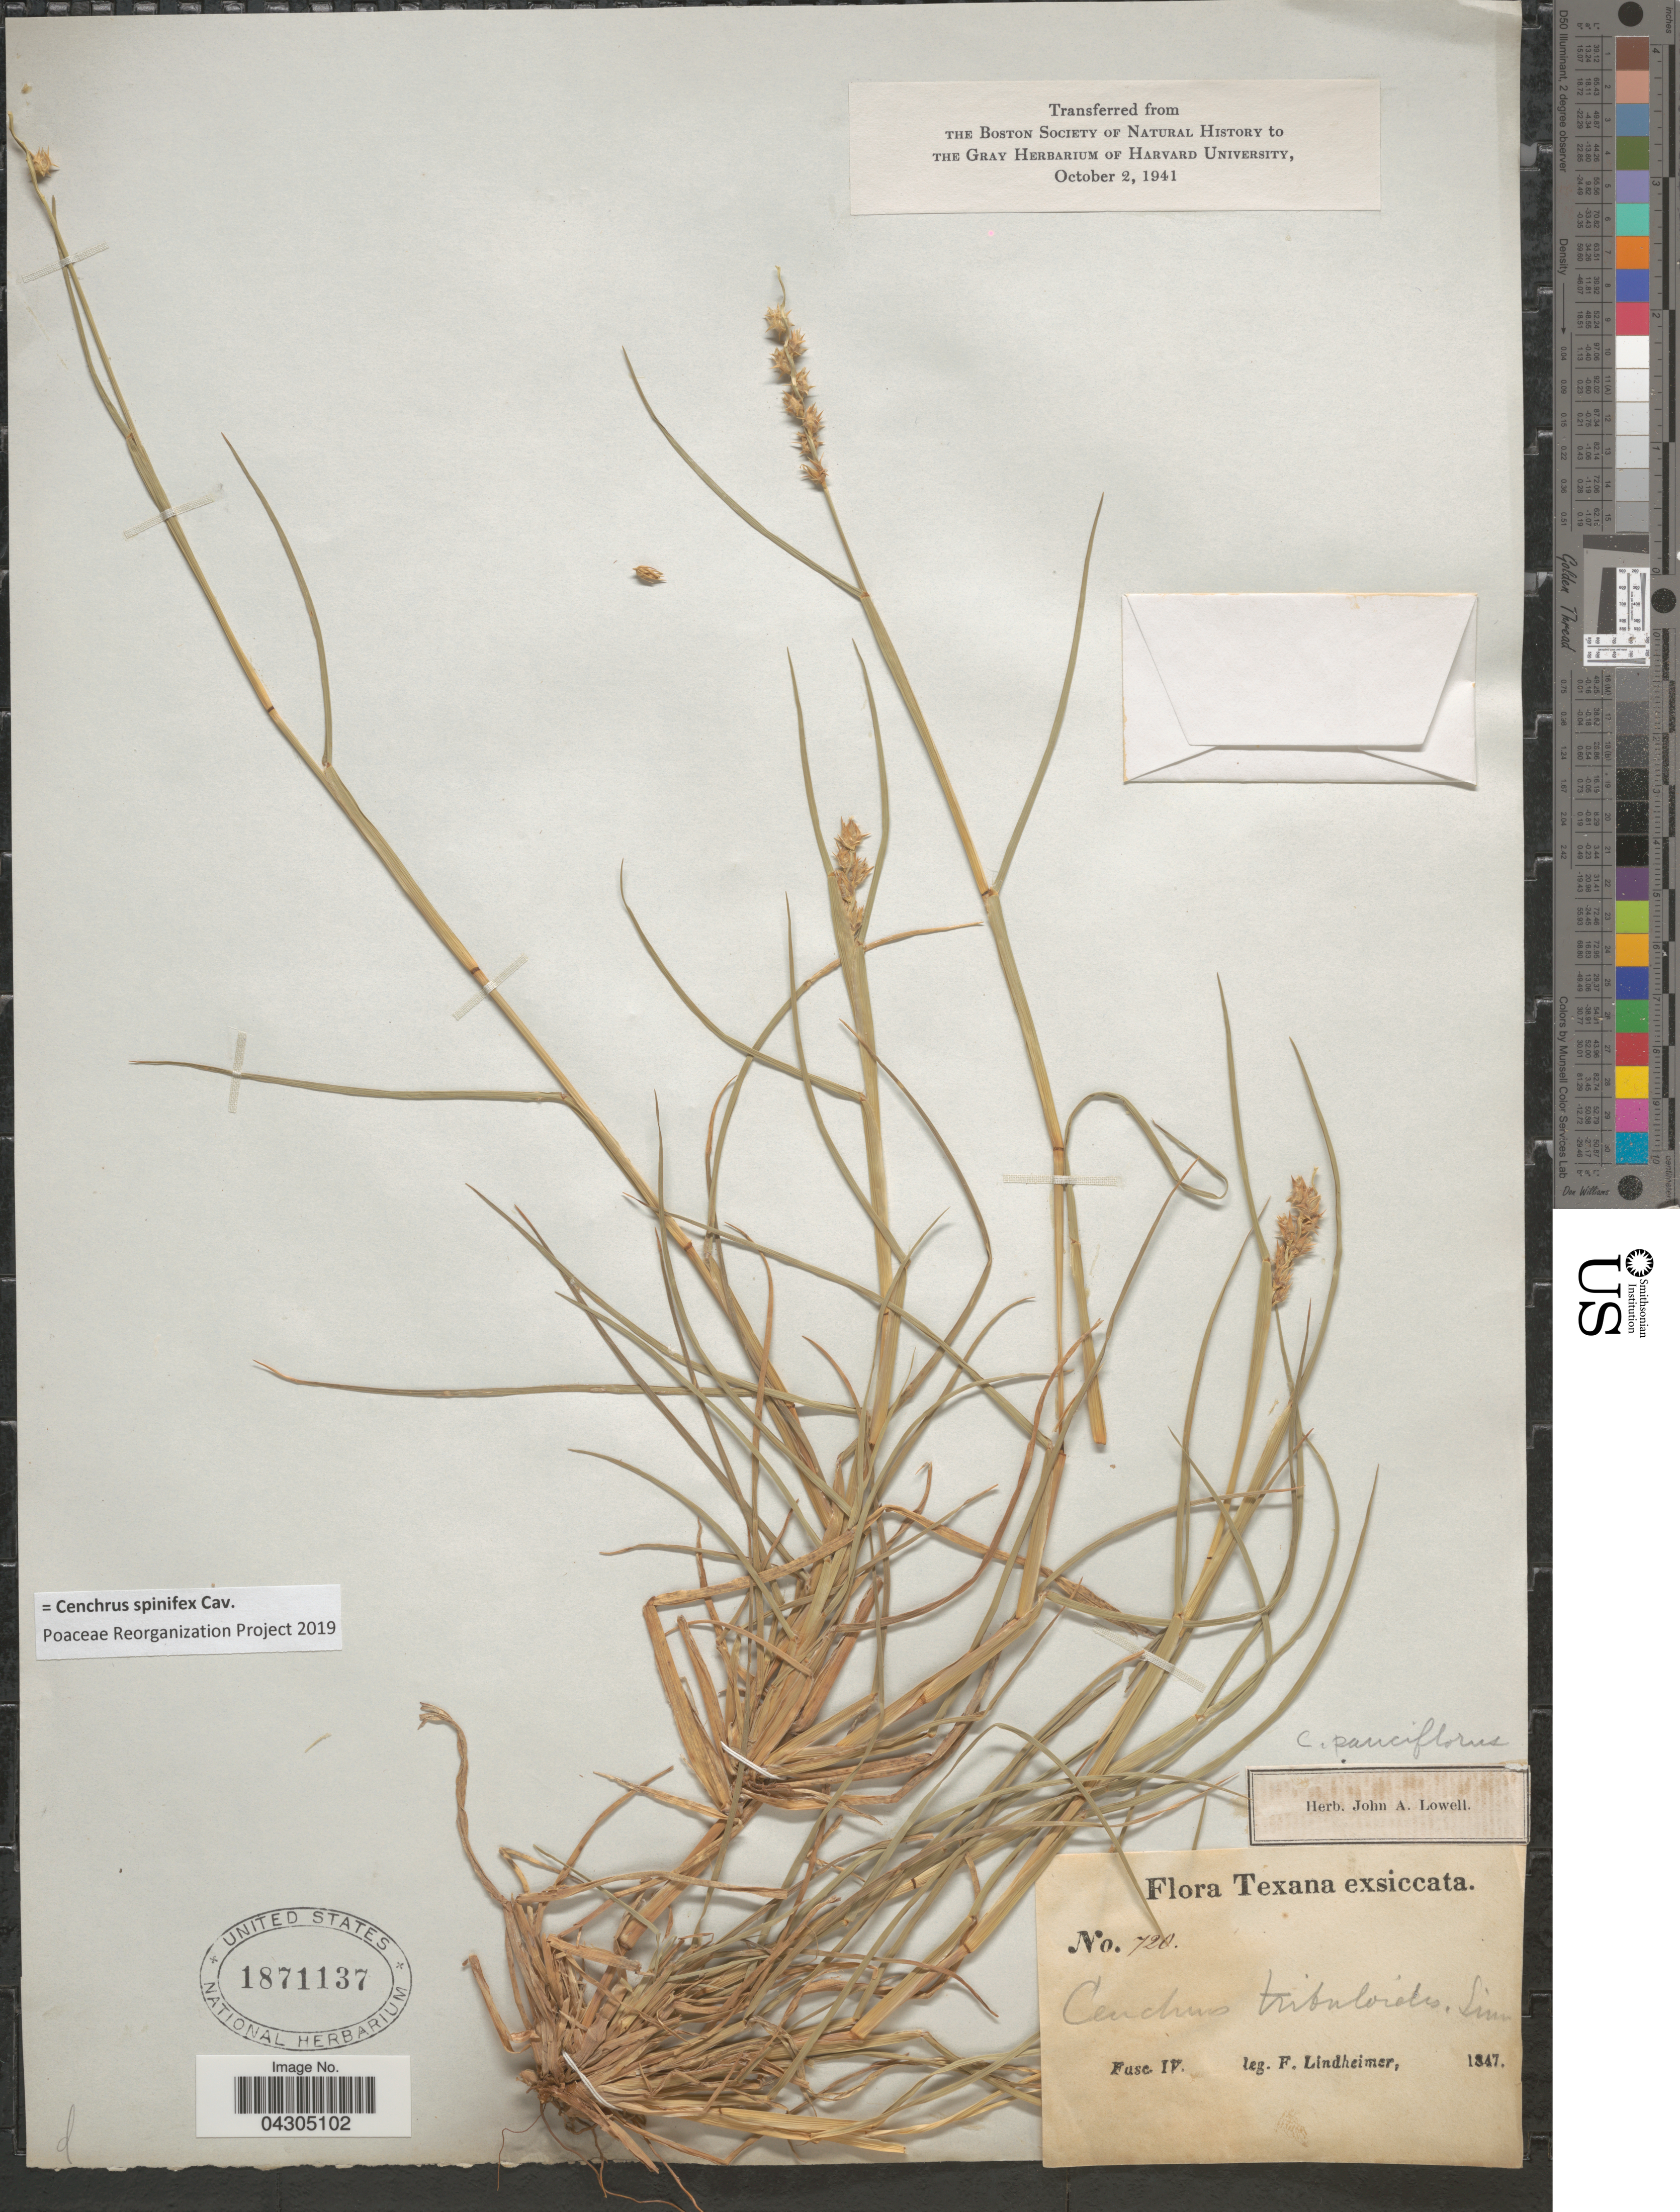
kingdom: Plantae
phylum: Tracheophyta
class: Liliopsida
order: Poales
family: Poaceae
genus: Cenchrus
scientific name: Cenchrus spinifex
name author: Cav.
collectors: F. Lindheimer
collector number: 720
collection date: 1847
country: United States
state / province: Texas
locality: Texana exsiccata. Fasc IV.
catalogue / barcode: US 1871137